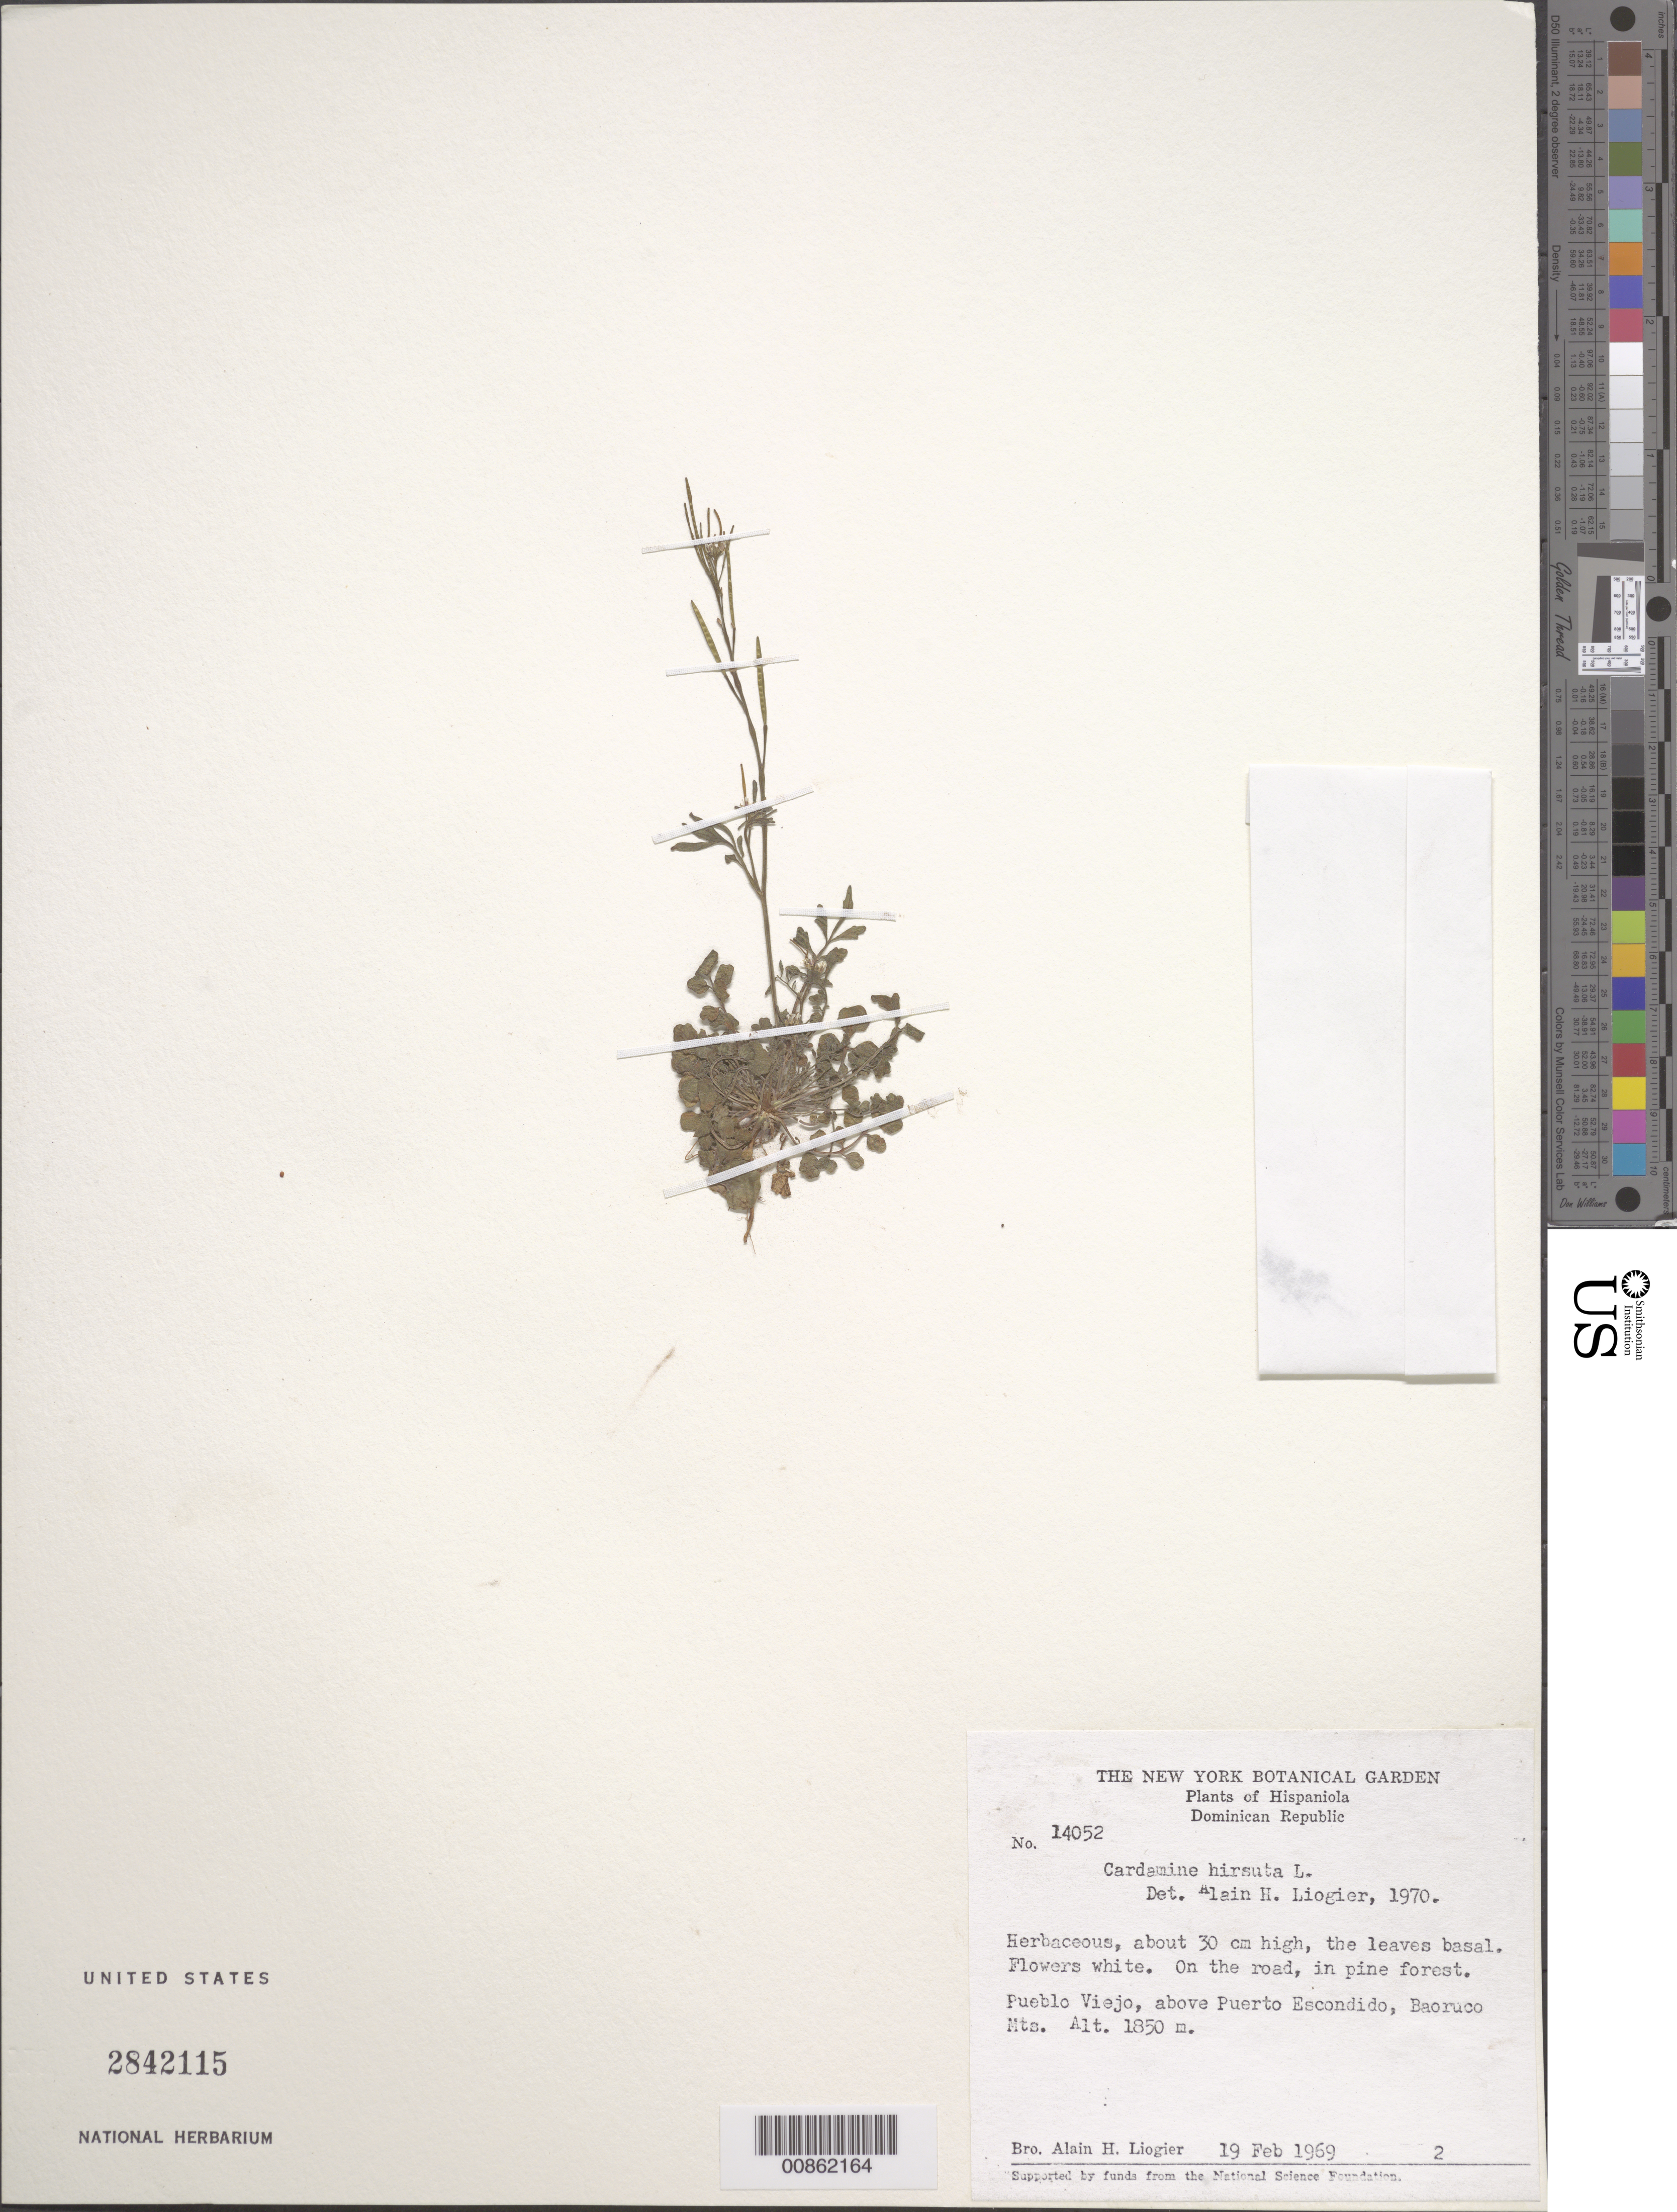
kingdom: Plantae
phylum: Tracheophyta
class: Magnoliopsida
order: Brassicales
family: Brassicaceae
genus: Cardamine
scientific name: Cardamine hirsuta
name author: L.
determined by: Liogier, Alain H.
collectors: A. H. Liogier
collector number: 14052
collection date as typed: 19 Feb 1969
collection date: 1969-02-19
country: Dominican Republic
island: Hispaniola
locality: Pueblo Viejo, above Puerto Escondido, Baoruco Mts.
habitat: On the road, in pine forest.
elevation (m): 1850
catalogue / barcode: US 2842115